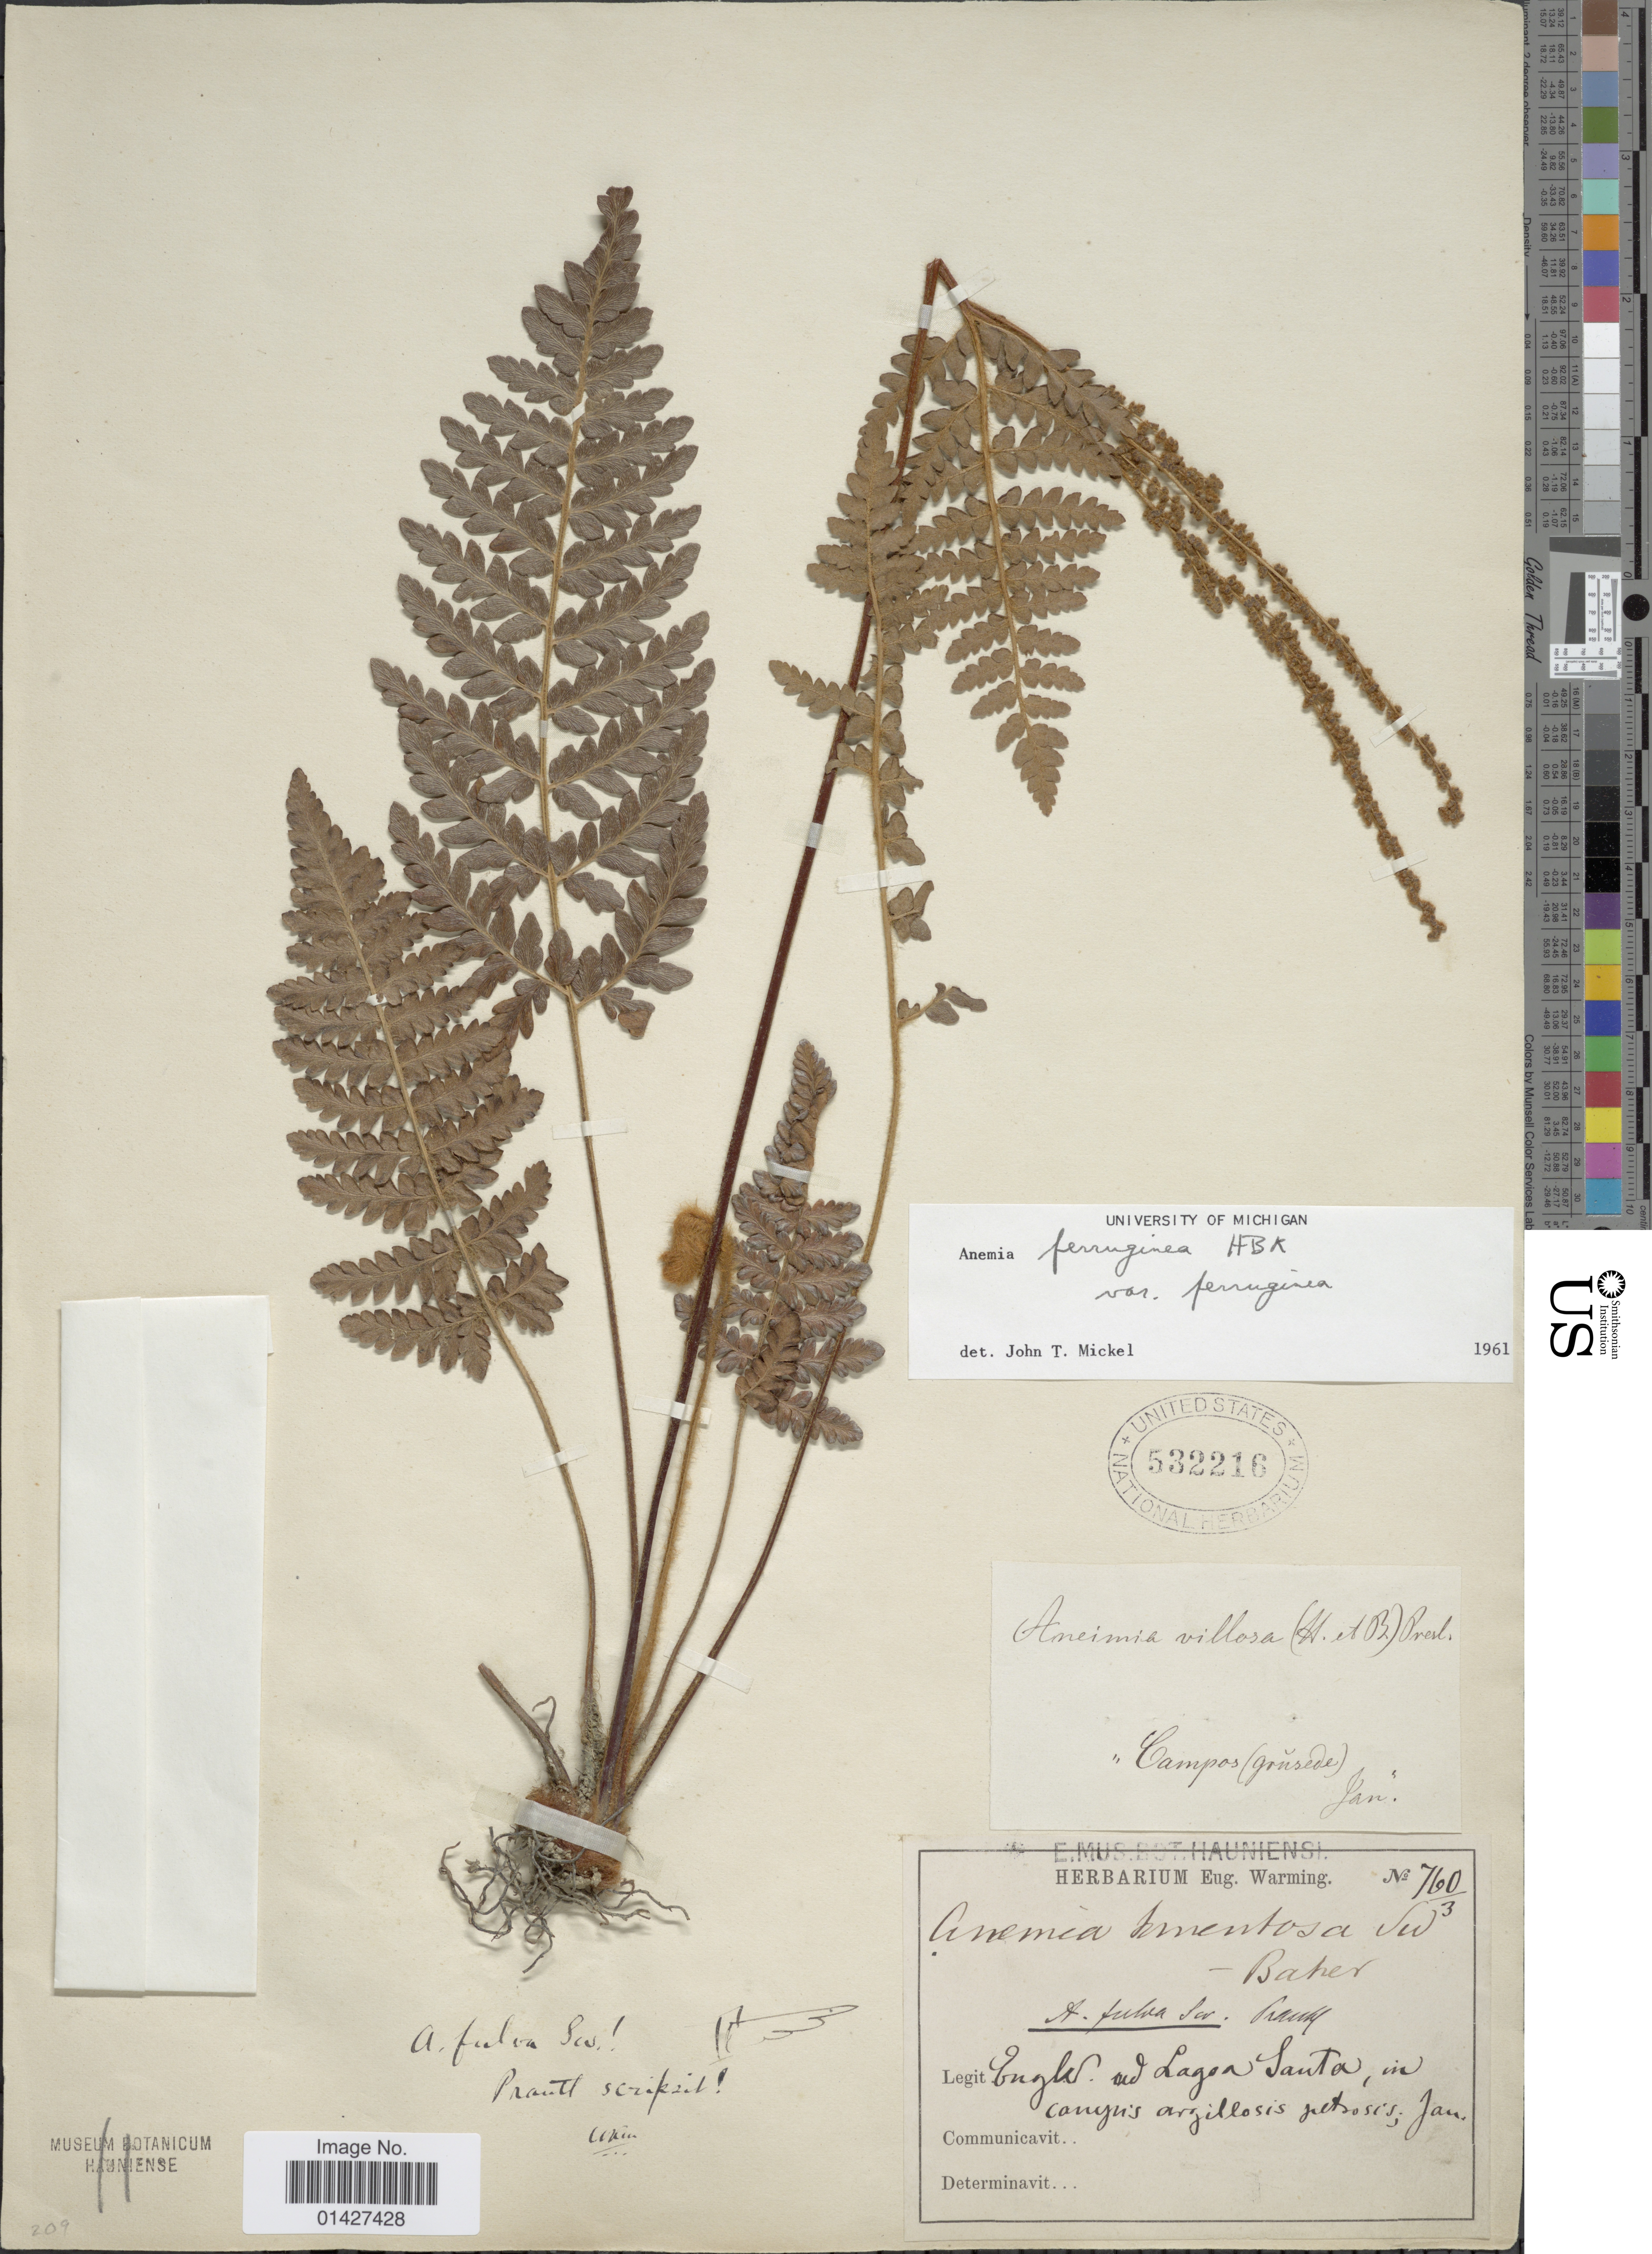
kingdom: Plantae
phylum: Tracheophyta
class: Polypodiopsida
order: Schizaeales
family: Anemiaceae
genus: Anemia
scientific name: Anemia ferruginea var. ferruginea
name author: Kunth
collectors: ex herb. E. Warming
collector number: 760/3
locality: Eagle, ned. Lagon Santon, in canyns argillosis jetrosis; [interpreted]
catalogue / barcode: US 532216